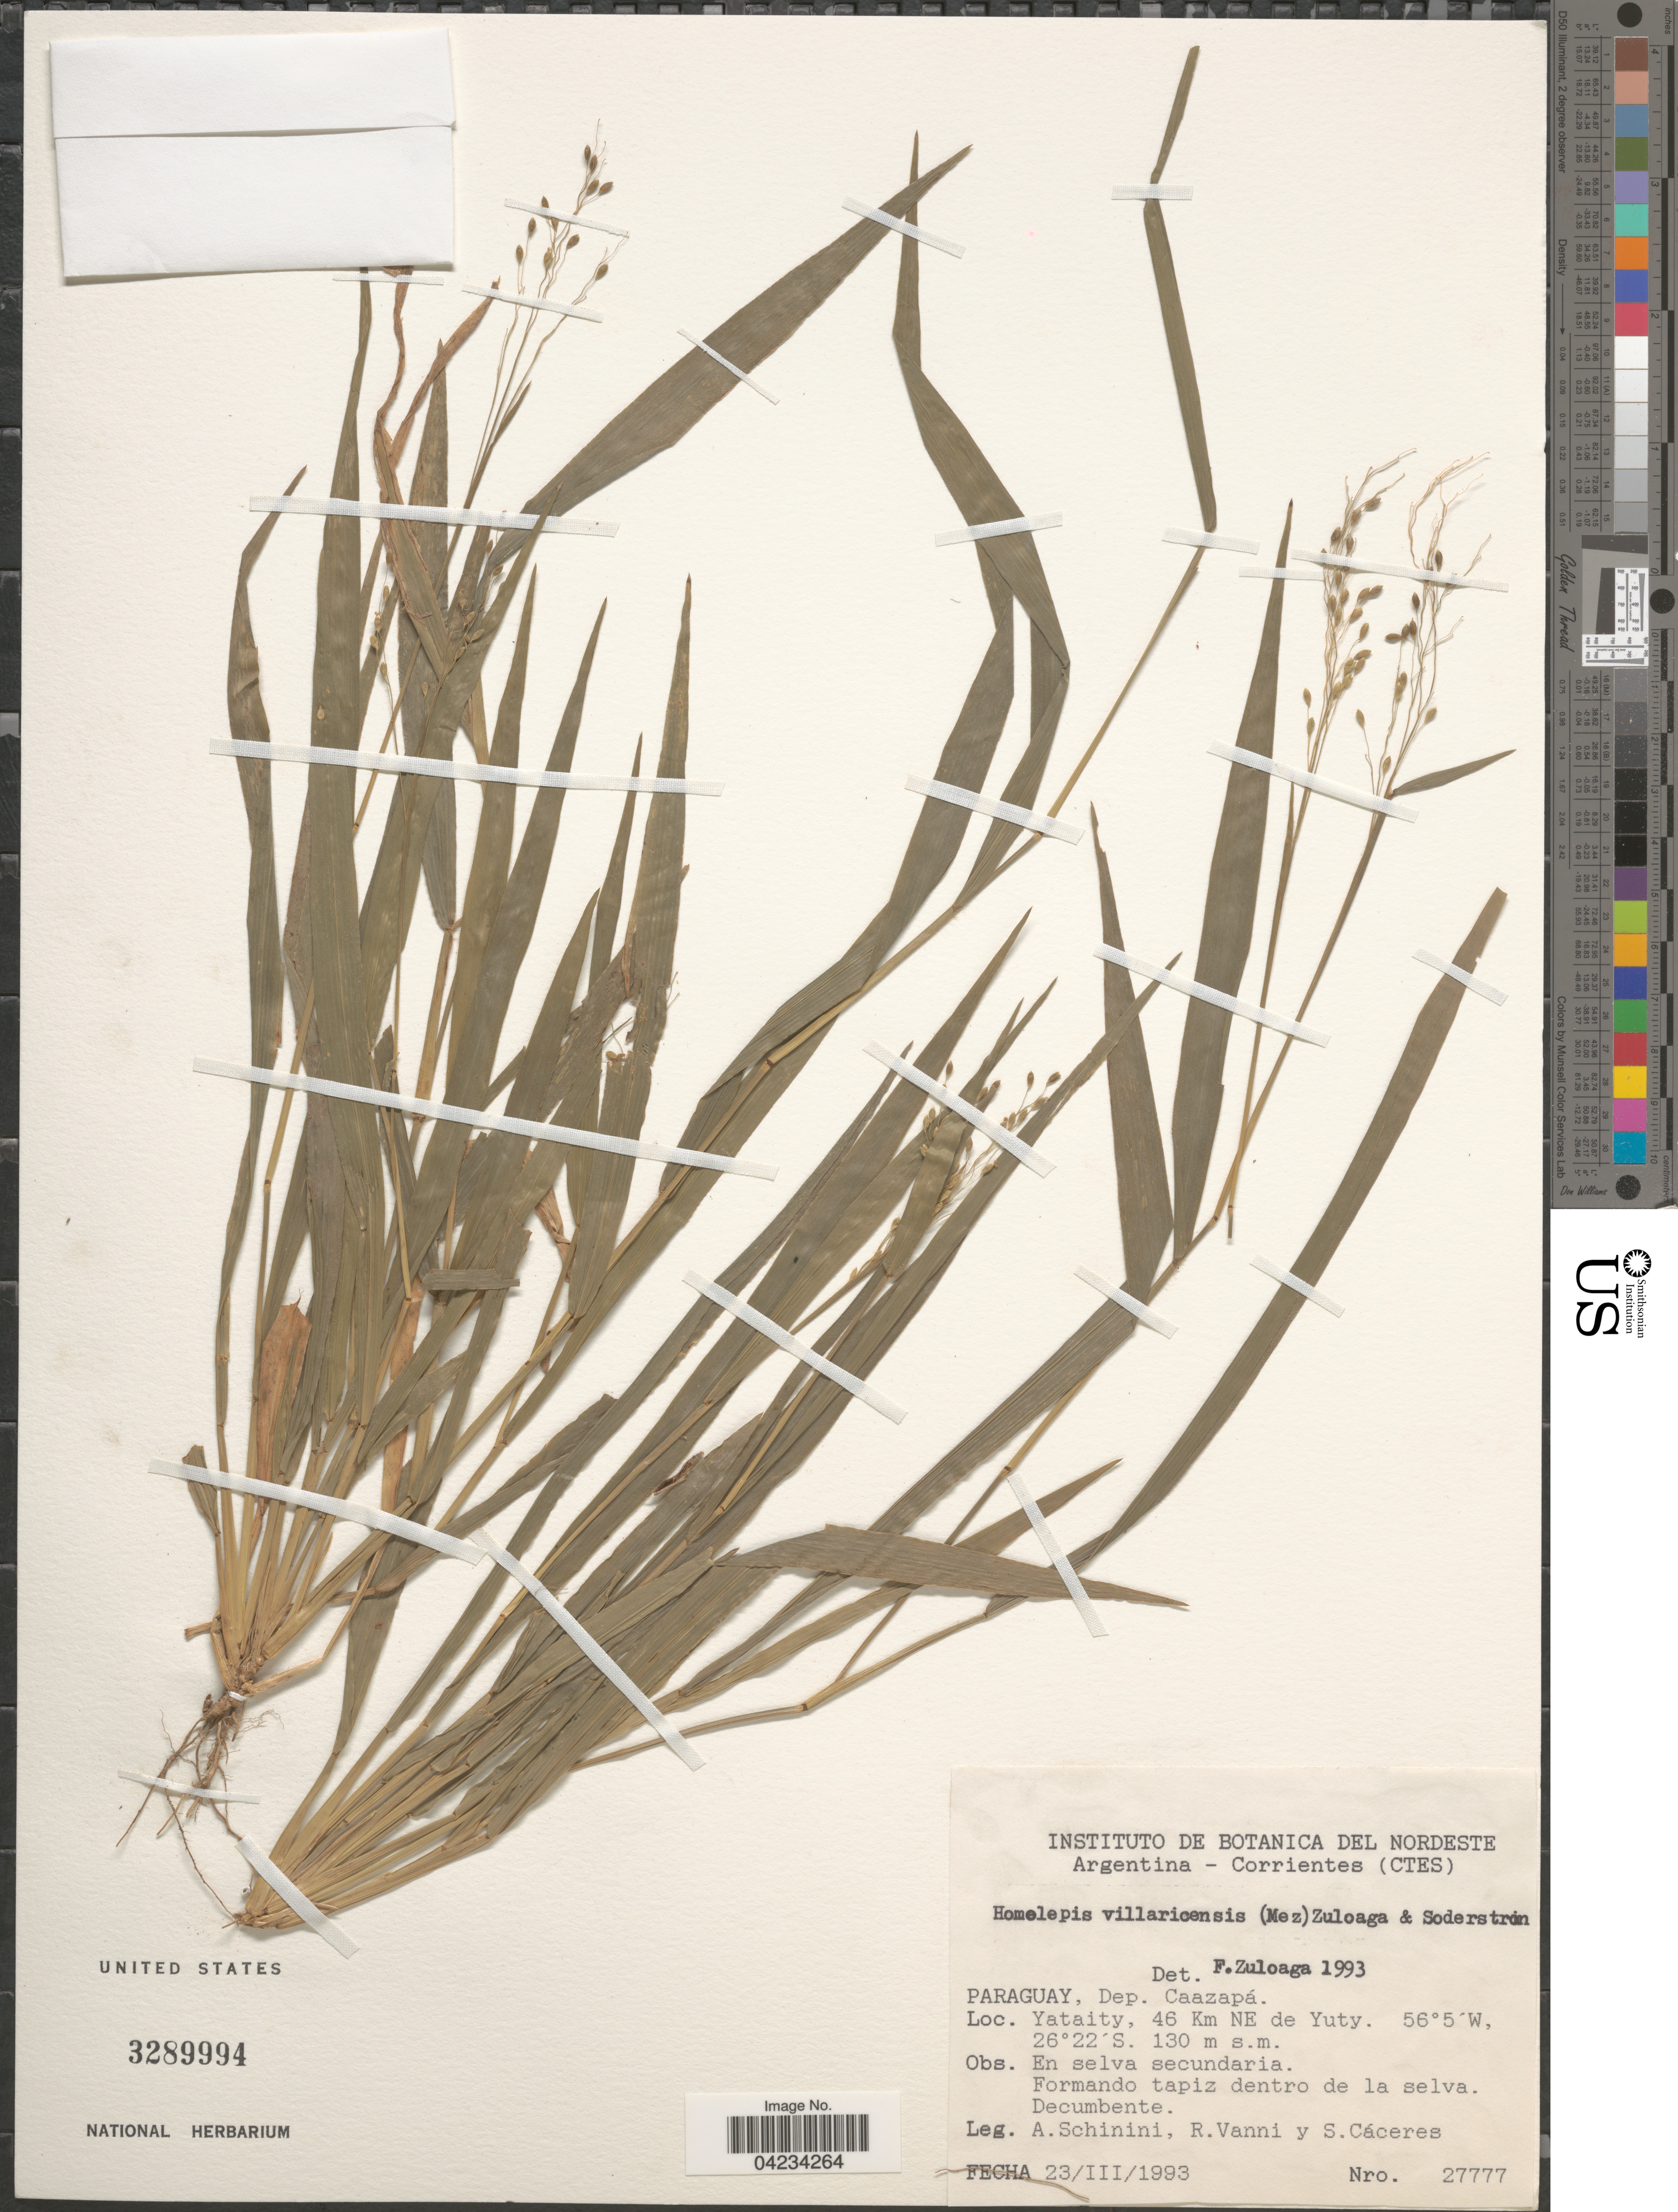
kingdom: Plantae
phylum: Tracheophyta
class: Liliopsida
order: Poales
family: Poaceae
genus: Homolepis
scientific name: Homolepis villaricensis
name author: (Mez) Zuloaga & Soderstr.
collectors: A. Schinini, R. Vanni & S. Cáceres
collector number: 27777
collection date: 1993-03-23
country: Paraguay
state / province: Caazapa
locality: Dep. Caazapá. Yataity, 46 Km NE de Yuty.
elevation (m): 130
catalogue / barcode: US 3289994